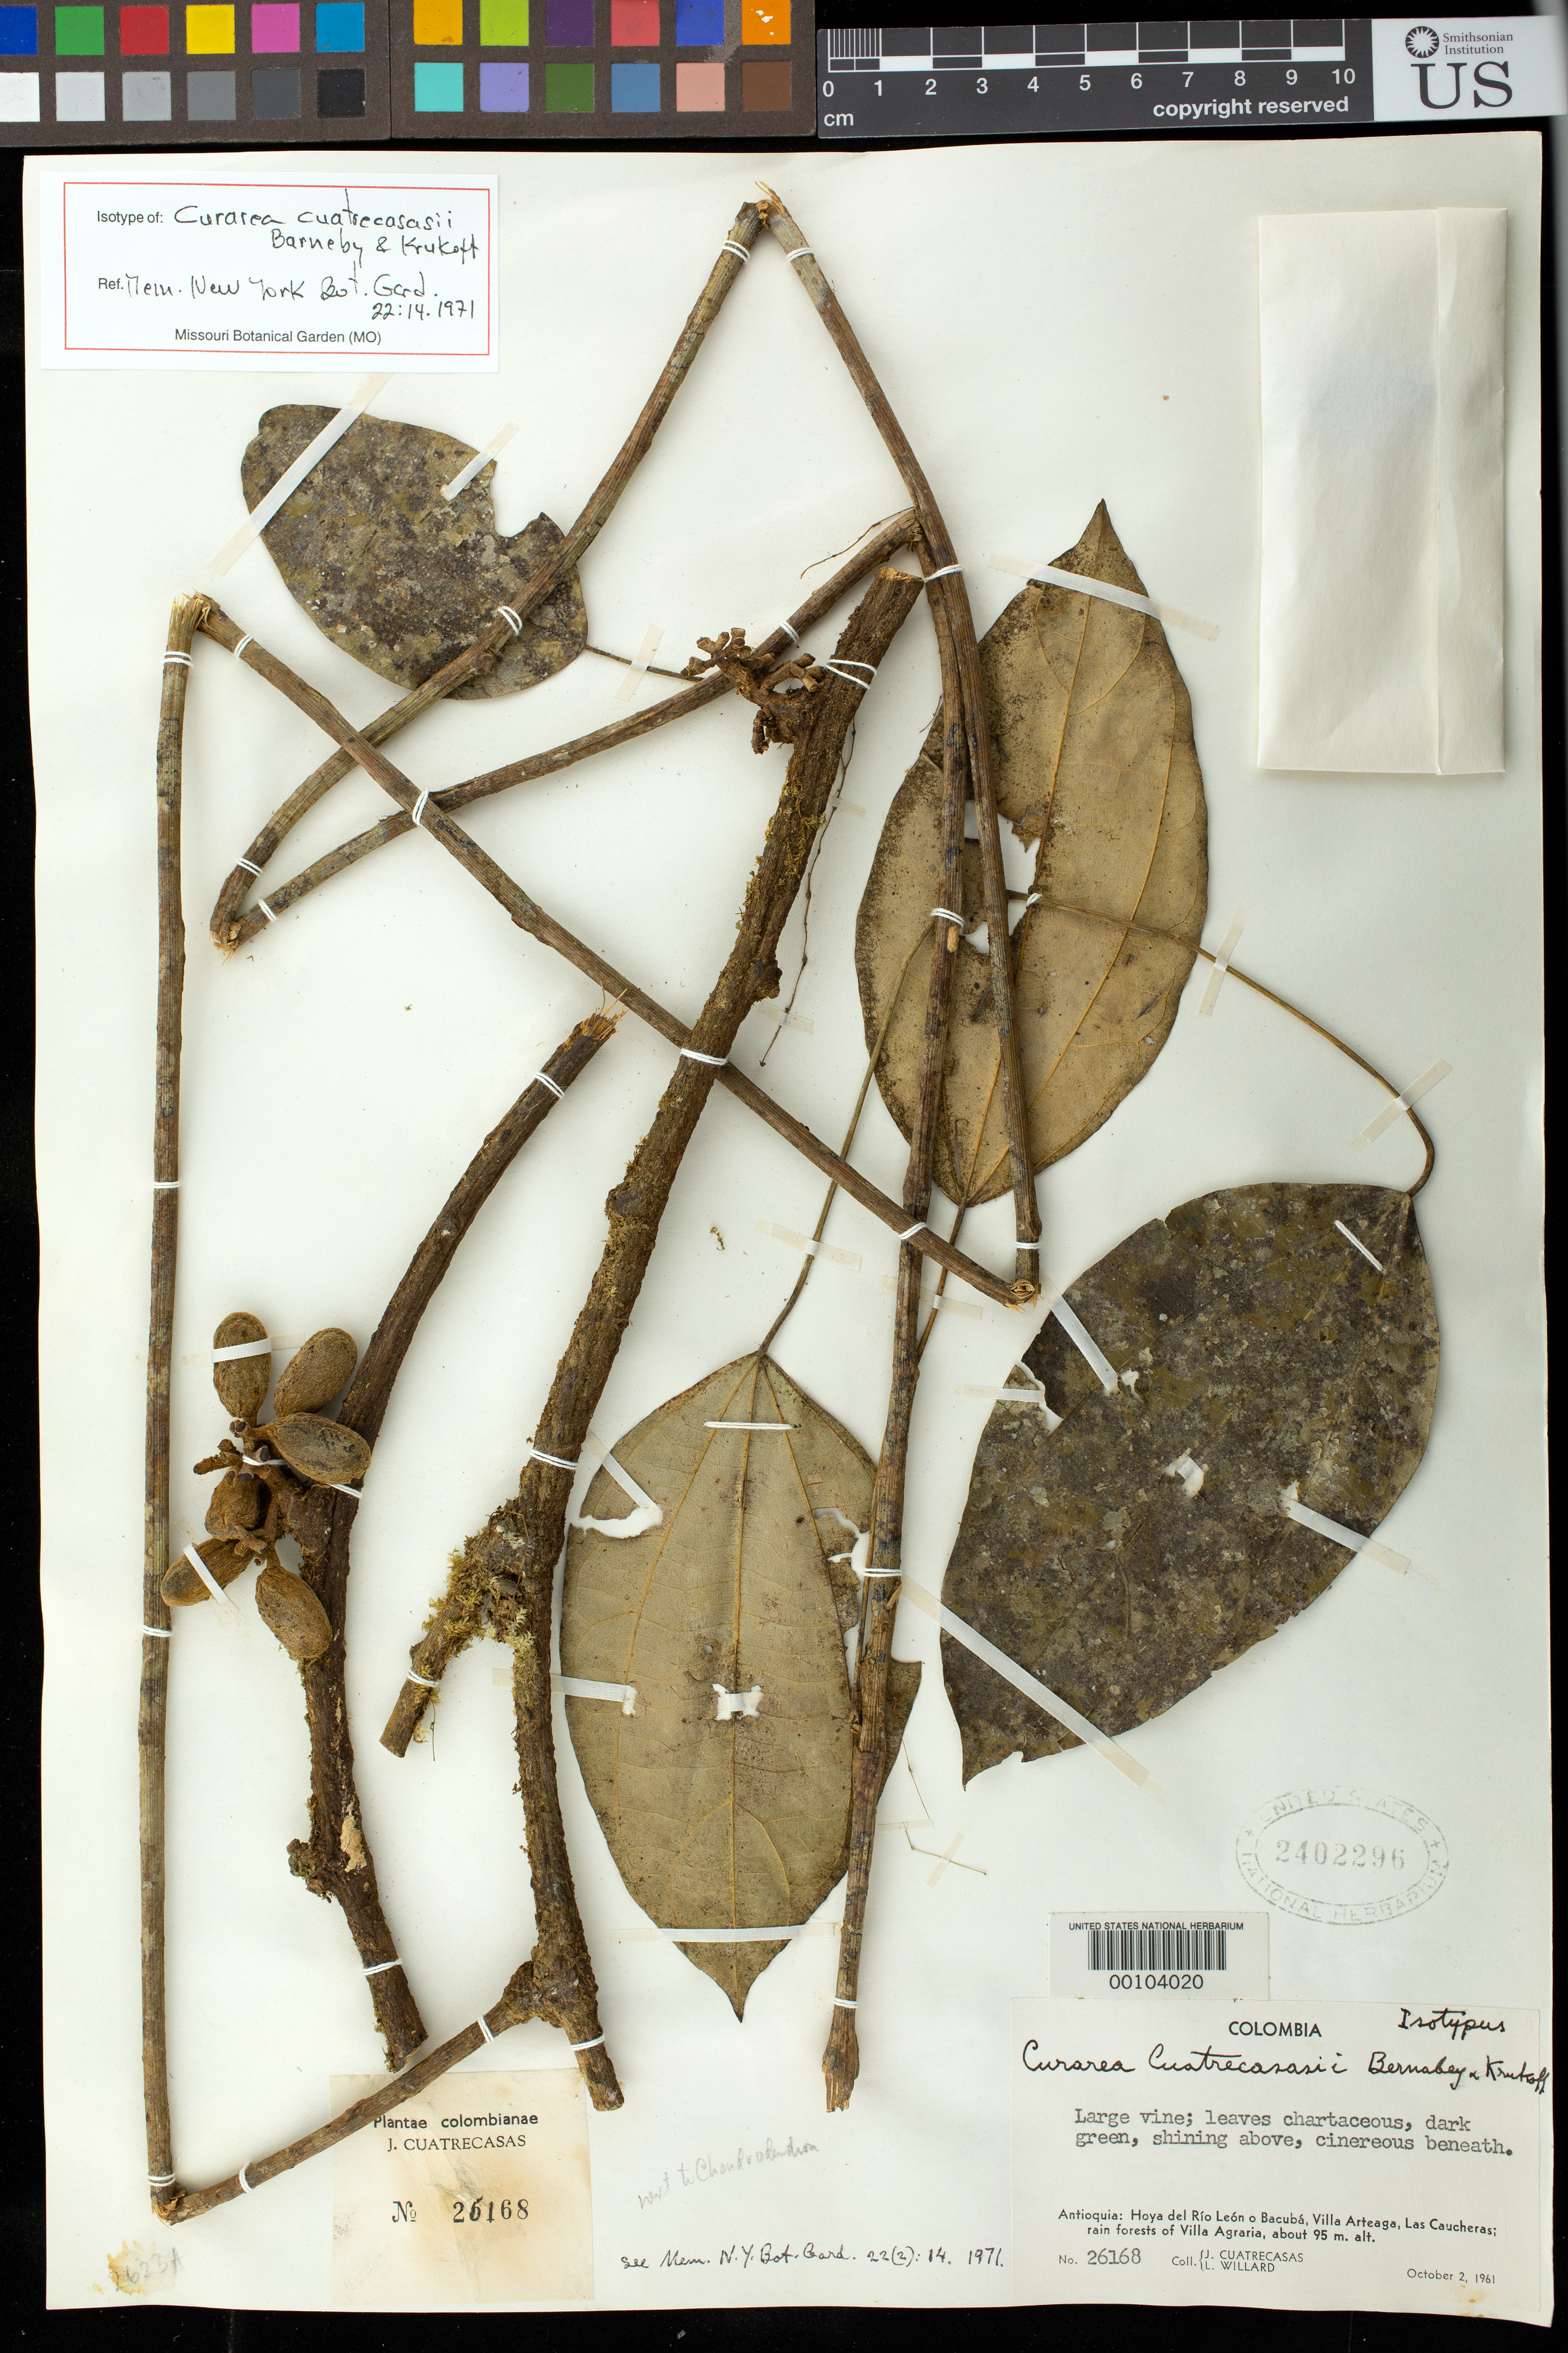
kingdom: Plantae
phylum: Tracheophyta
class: Magnoliopsida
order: Ranunculales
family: Menispermaceae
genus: Curarea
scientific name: Curarea cuatrecasasii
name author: Krukoff & Barneby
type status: Isotype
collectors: J. Cuatrecasas & L. Willard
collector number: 26168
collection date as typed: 02 Oct 1961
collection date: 1961-10-02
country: Colombia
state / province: Antioquia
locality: Villa Agraria, Hoya del Rio Leon.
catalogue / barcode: US 2402296